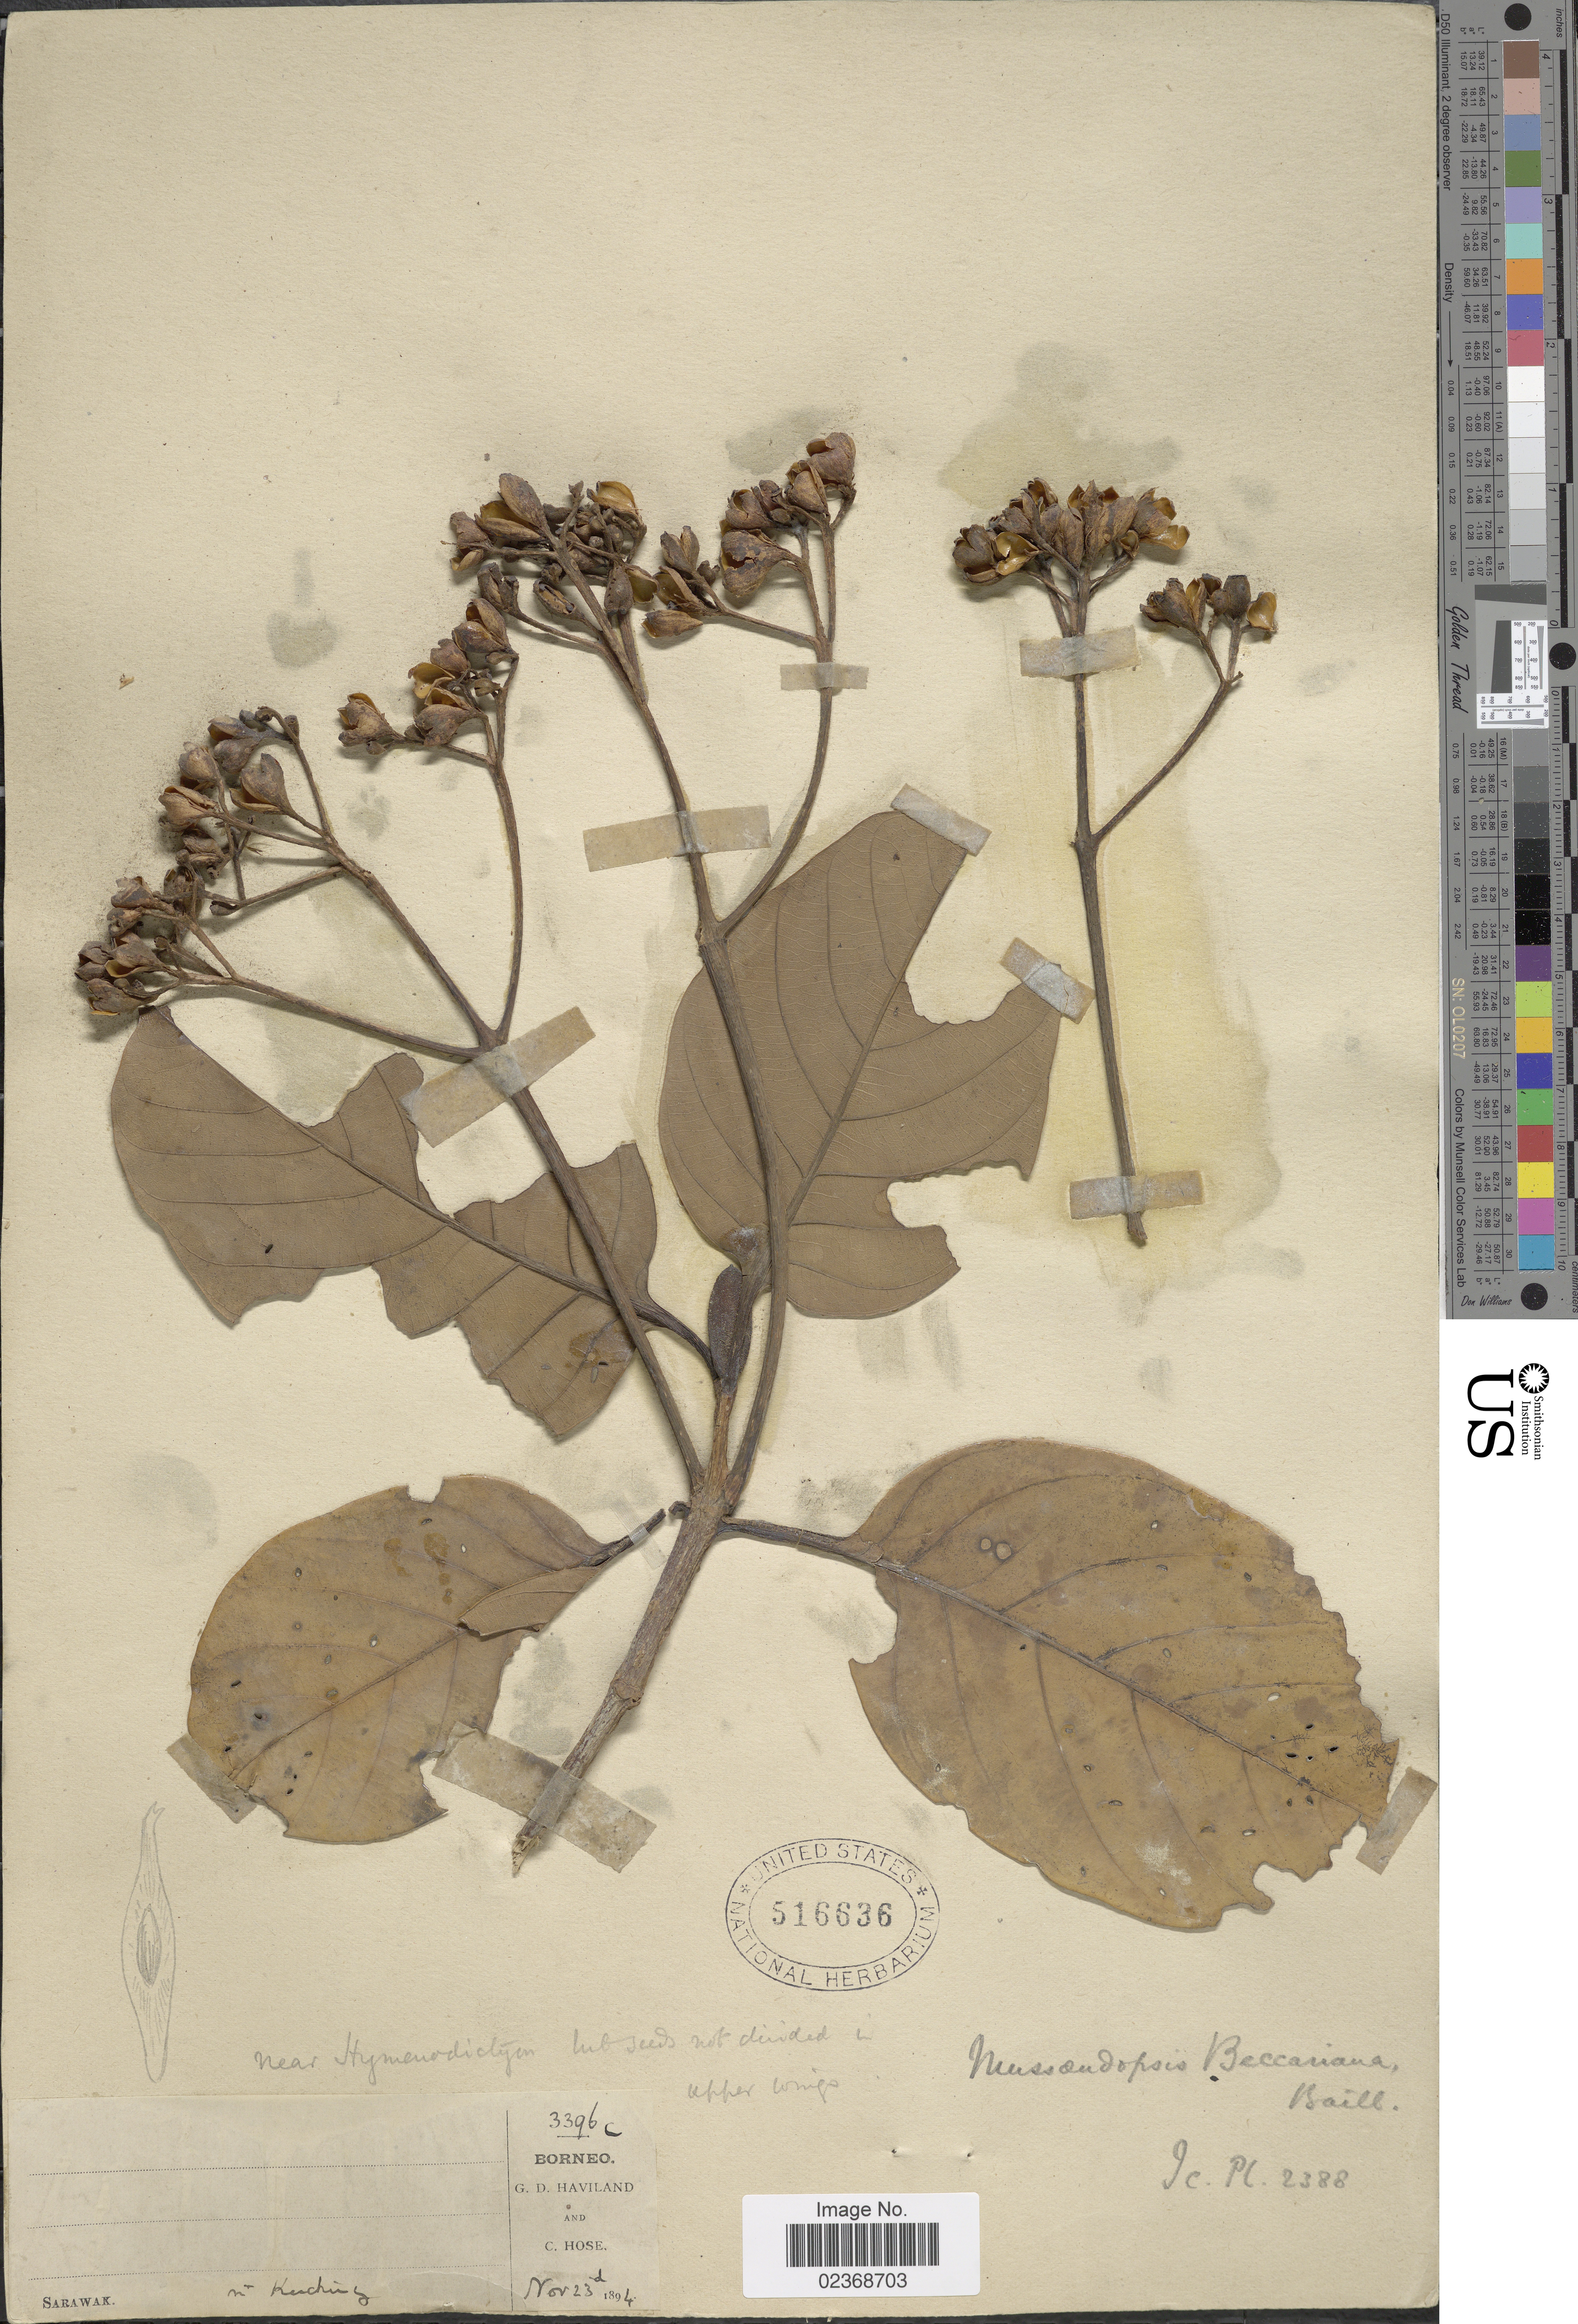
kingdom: Plantae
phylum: Tracheophyta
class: Magnoliopsida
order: Gentianales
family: Rubiaceae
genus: Mussaendopsis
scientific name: Mussaendopsis beccariana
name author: Baill.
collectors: G. Haviland & C. Hose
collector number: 3396C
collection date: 1894-11-23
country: Malaysia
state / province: Sarawak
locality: In Kenching, near Hymendoctijan [interpreted]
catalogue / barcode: US 516636